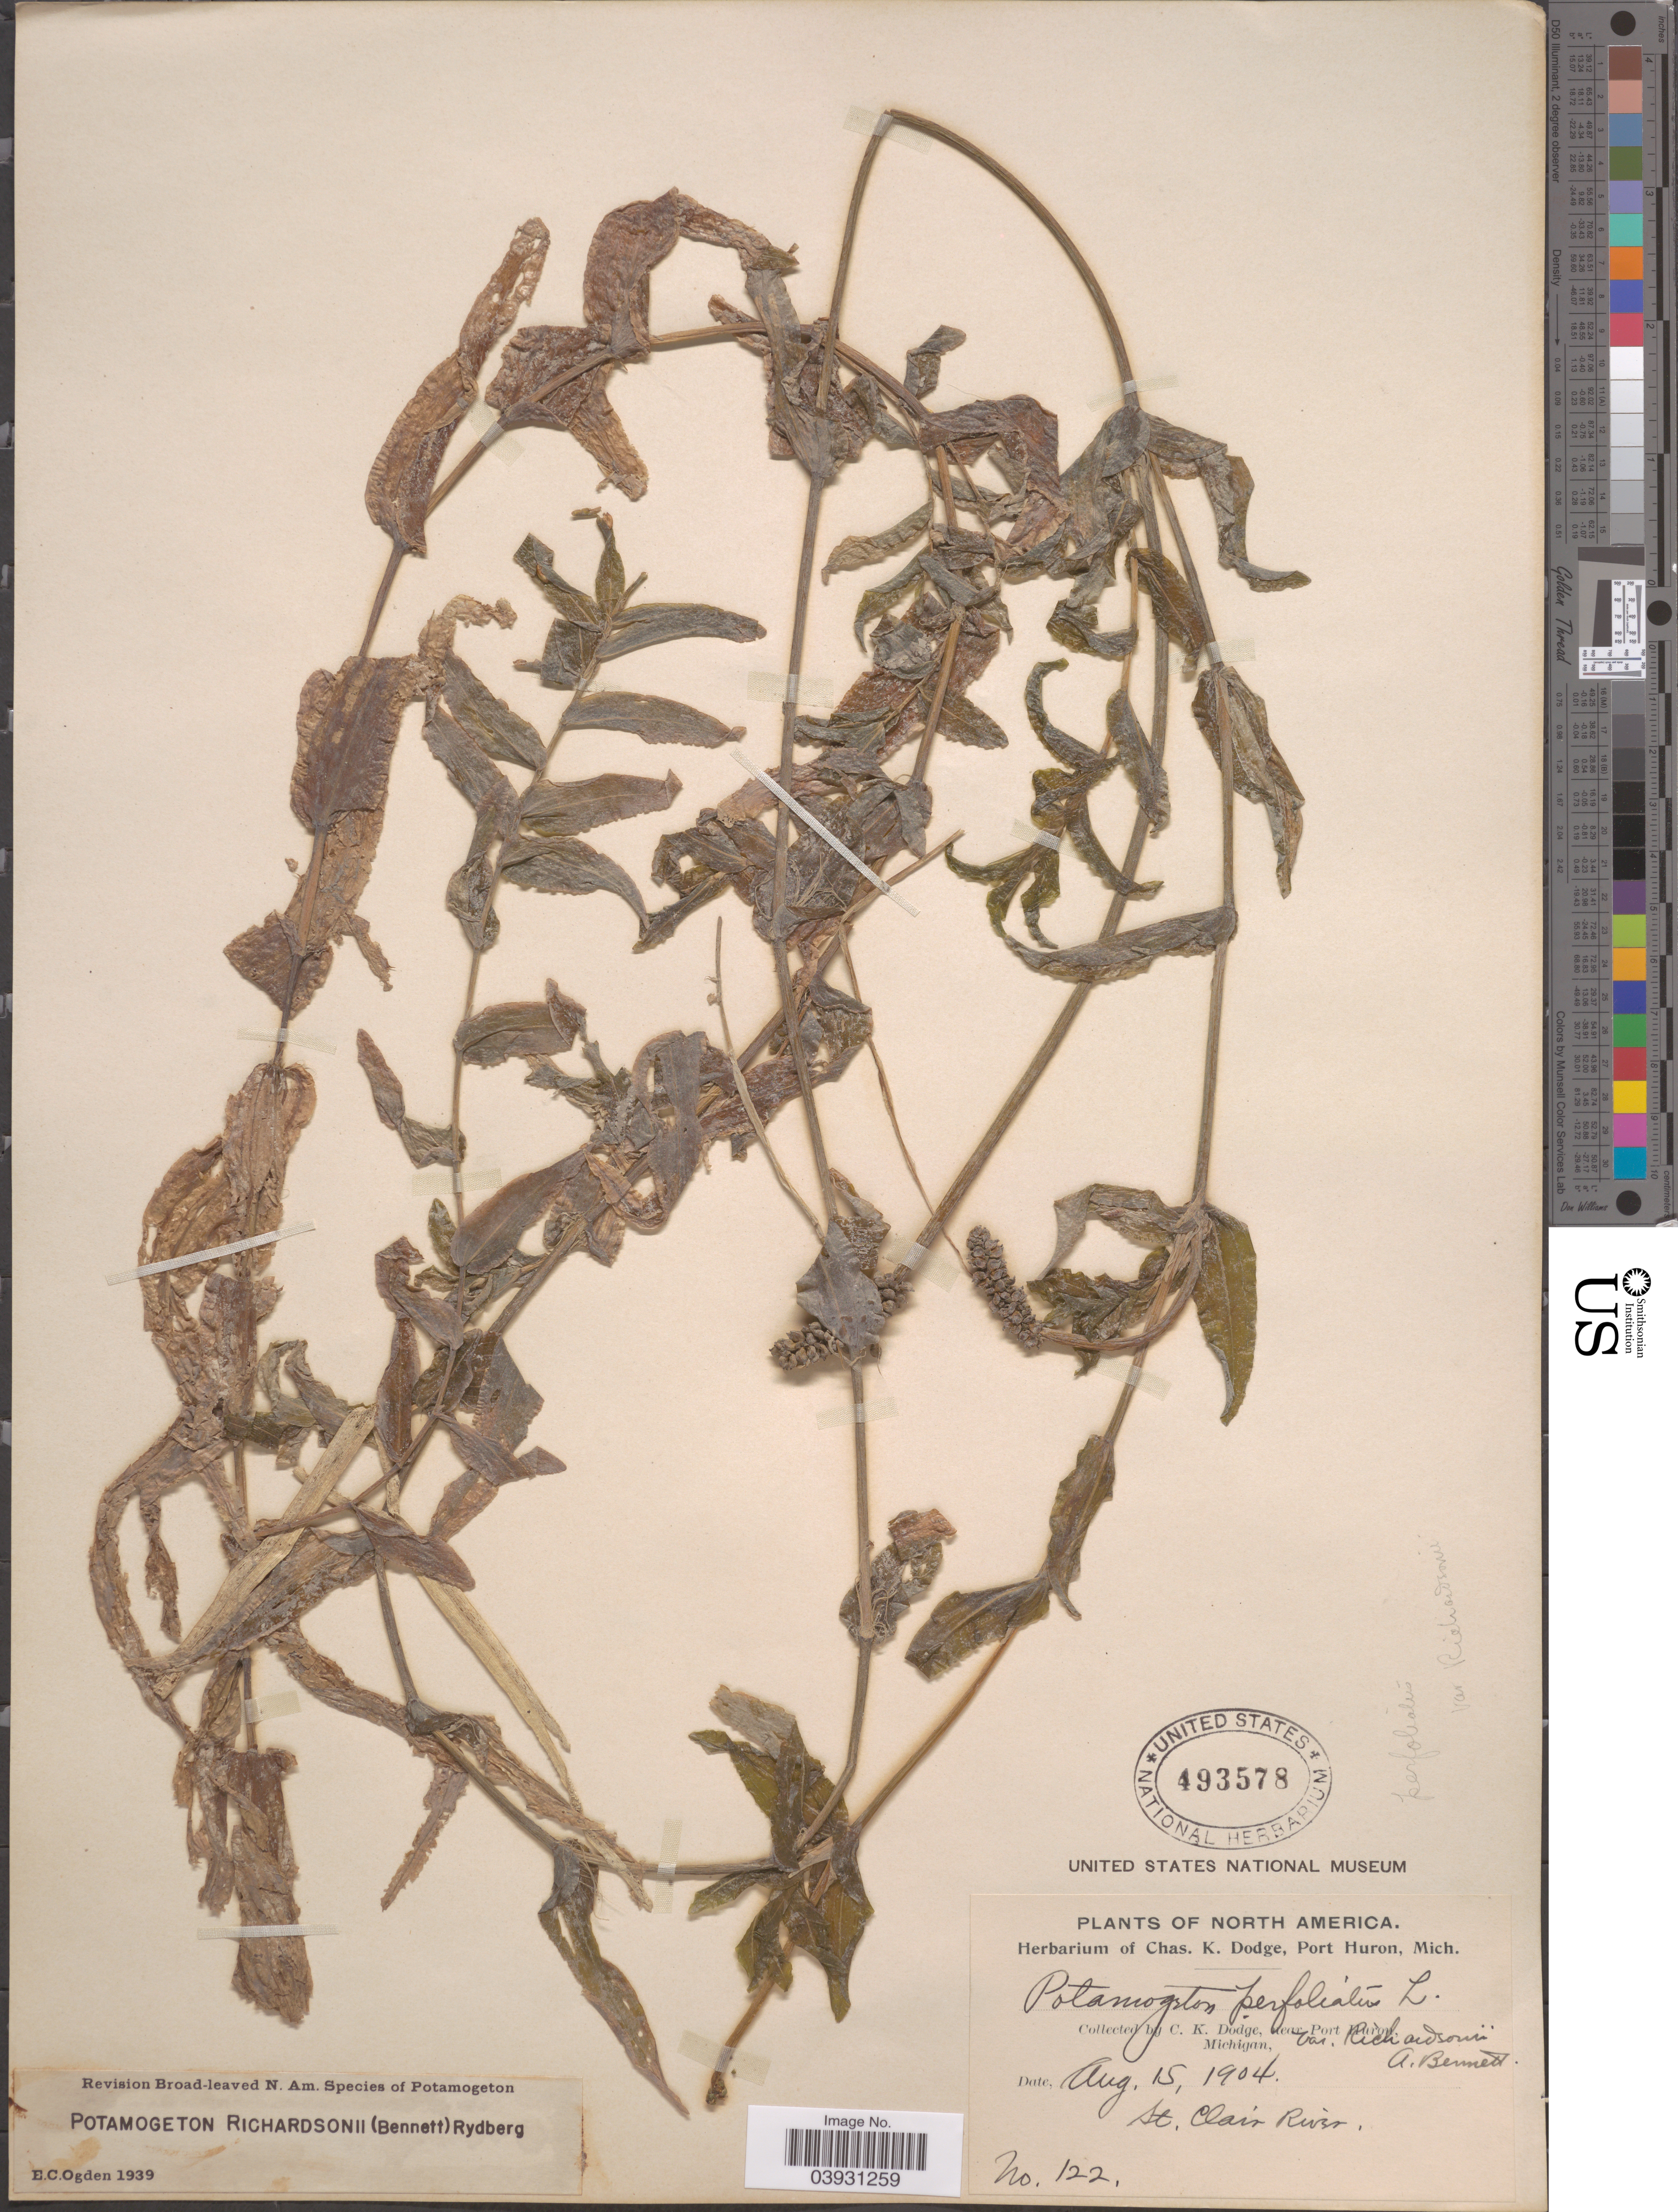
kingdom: Plantae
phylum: Tracheophyta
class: Liliopsida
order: Alismatales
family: Potamogetonaceae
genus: Potamogeton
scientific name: Potamogeton richardsonii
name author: (A.W. Benn.) Rydb.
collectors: C. K. Dodge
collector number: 122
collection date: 1904-08-15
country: United States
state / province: Michigan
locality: Near Port Huron. St. Clair River.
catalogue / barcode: US 493578